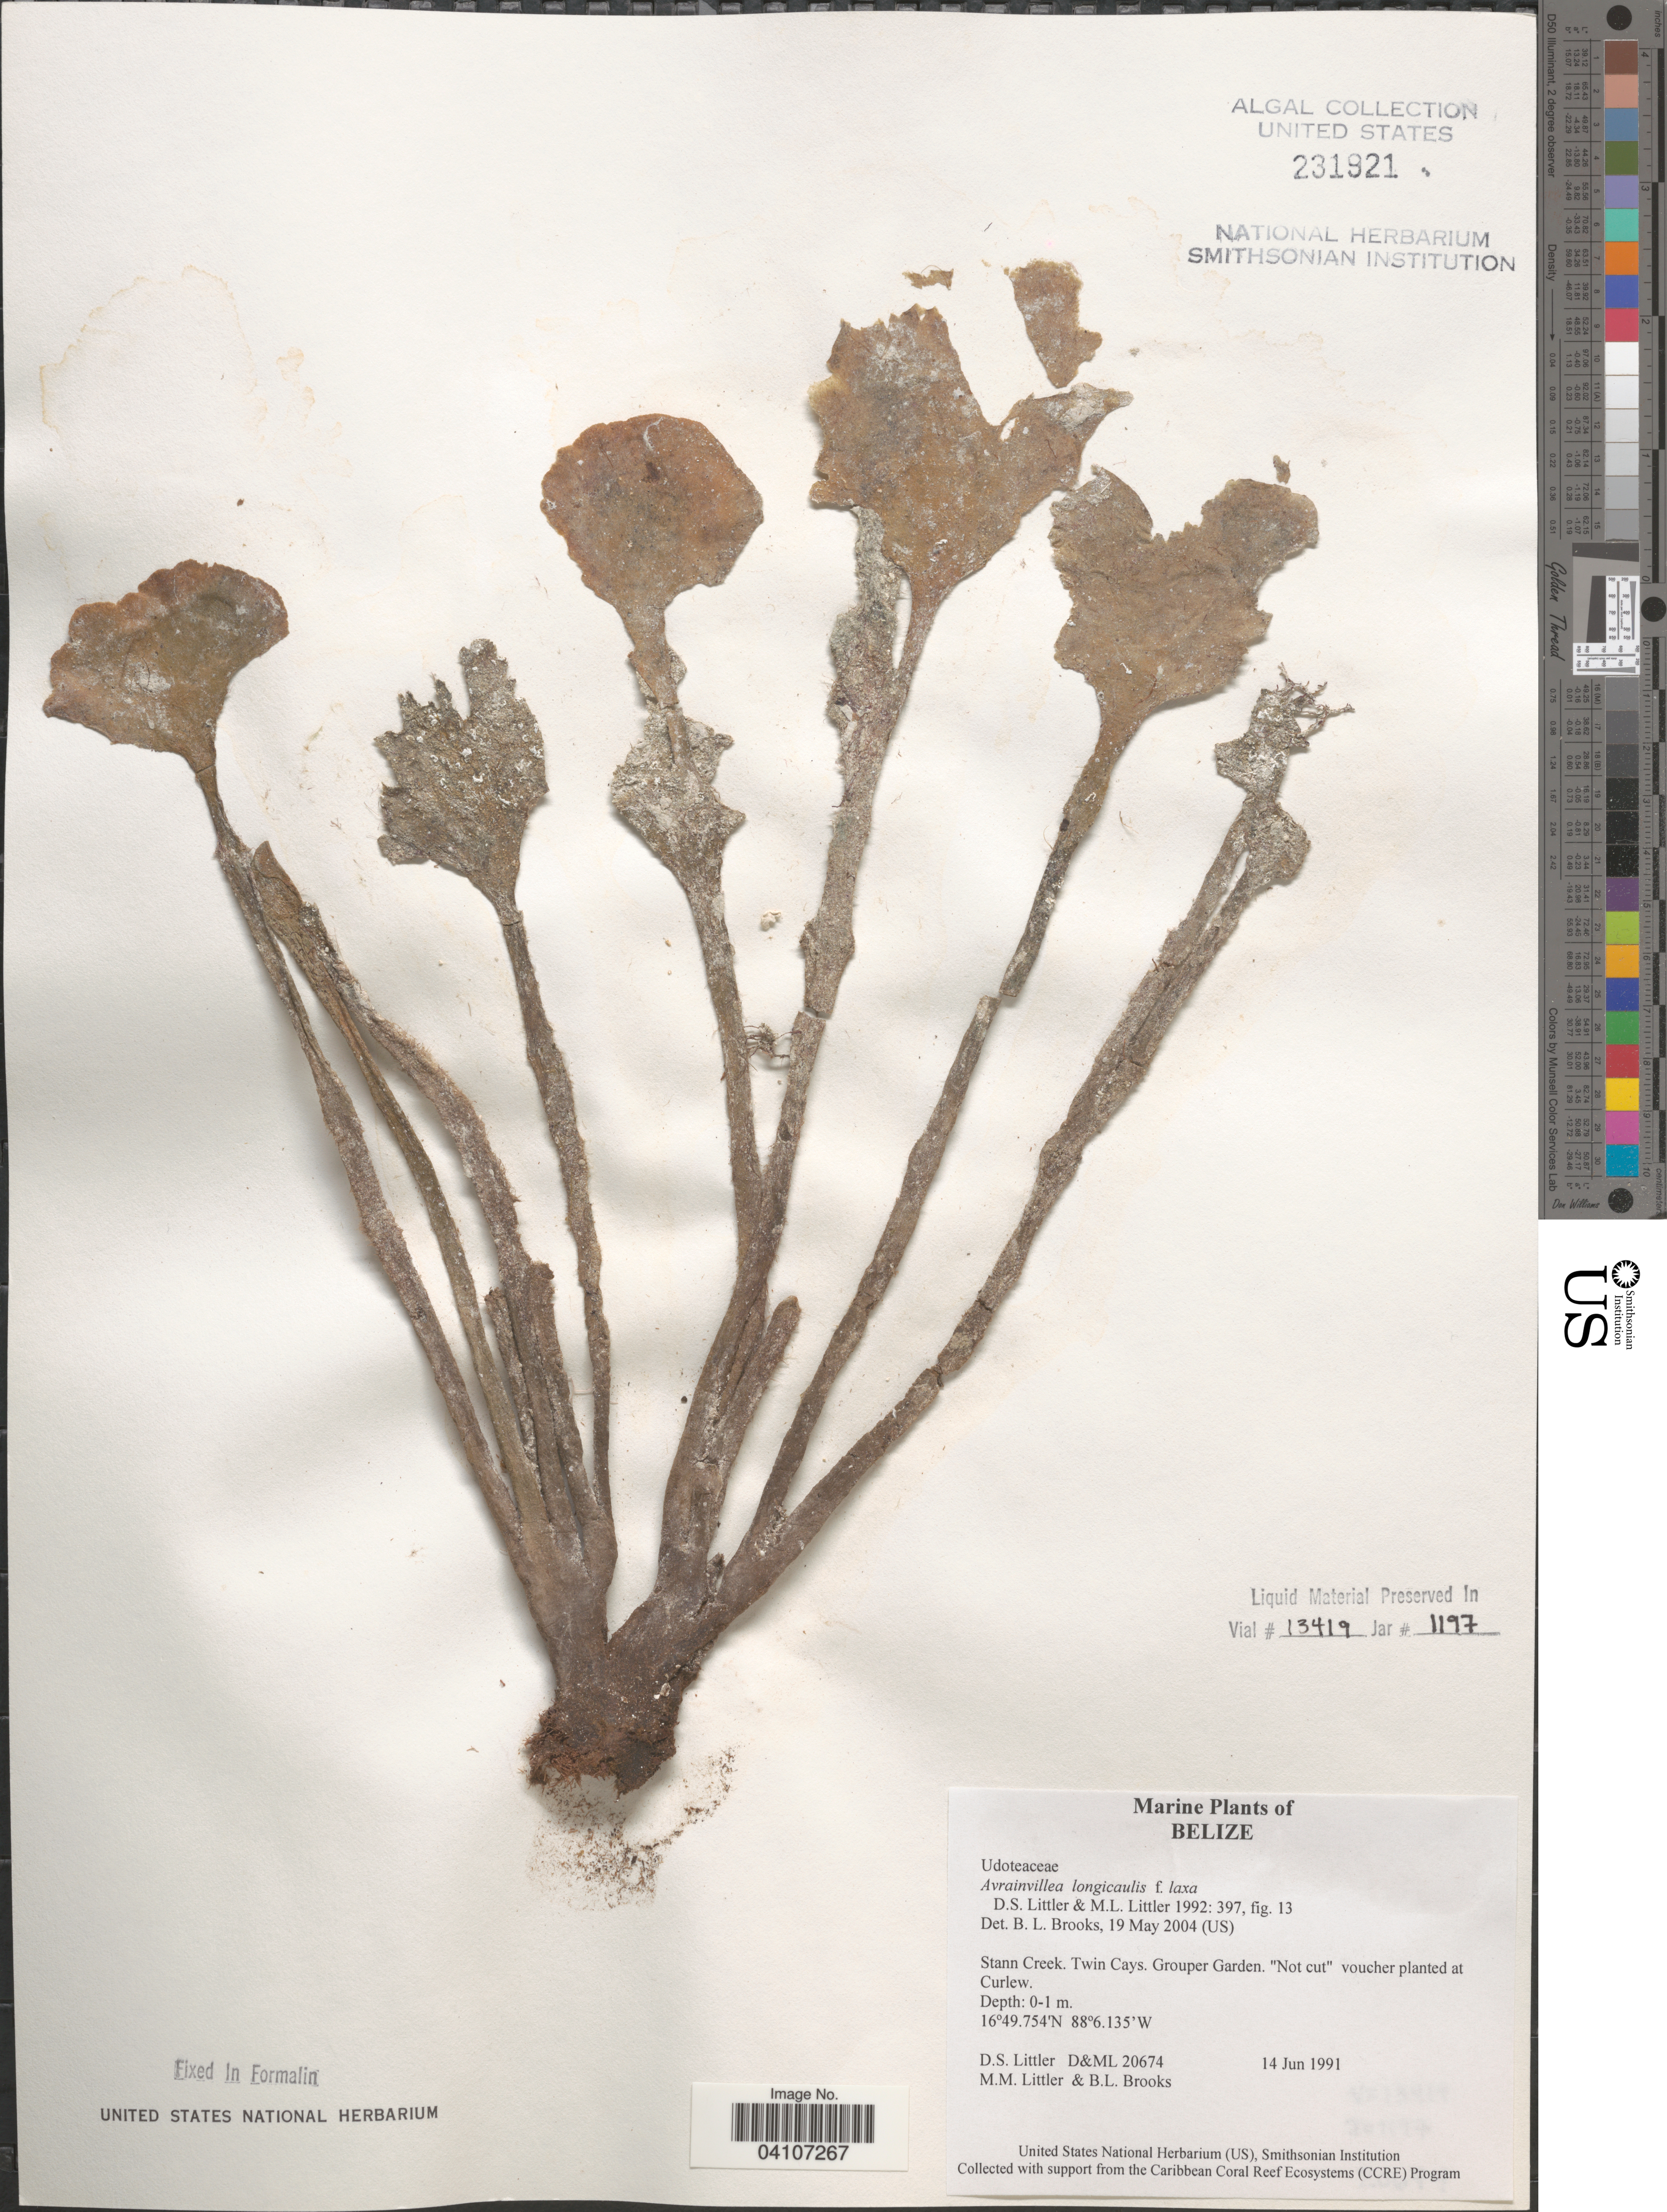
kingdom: Plantae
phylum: Chlorophyta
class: Ulvophyceae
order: Bryopsidales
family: Dichotomosiphonaceae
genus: Avrainvillea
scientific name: Avrainvillea longicaulis f. laxa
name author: D.S. Littler & Littler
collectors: D. S. Littler & B. Brooks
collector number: D&ML20674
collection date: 1991-06-14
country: Belize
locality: Stann Creek. Twin Cays. Grouper Garden. "Not cut" voucher planted at Curlew.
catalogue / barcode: US 231921